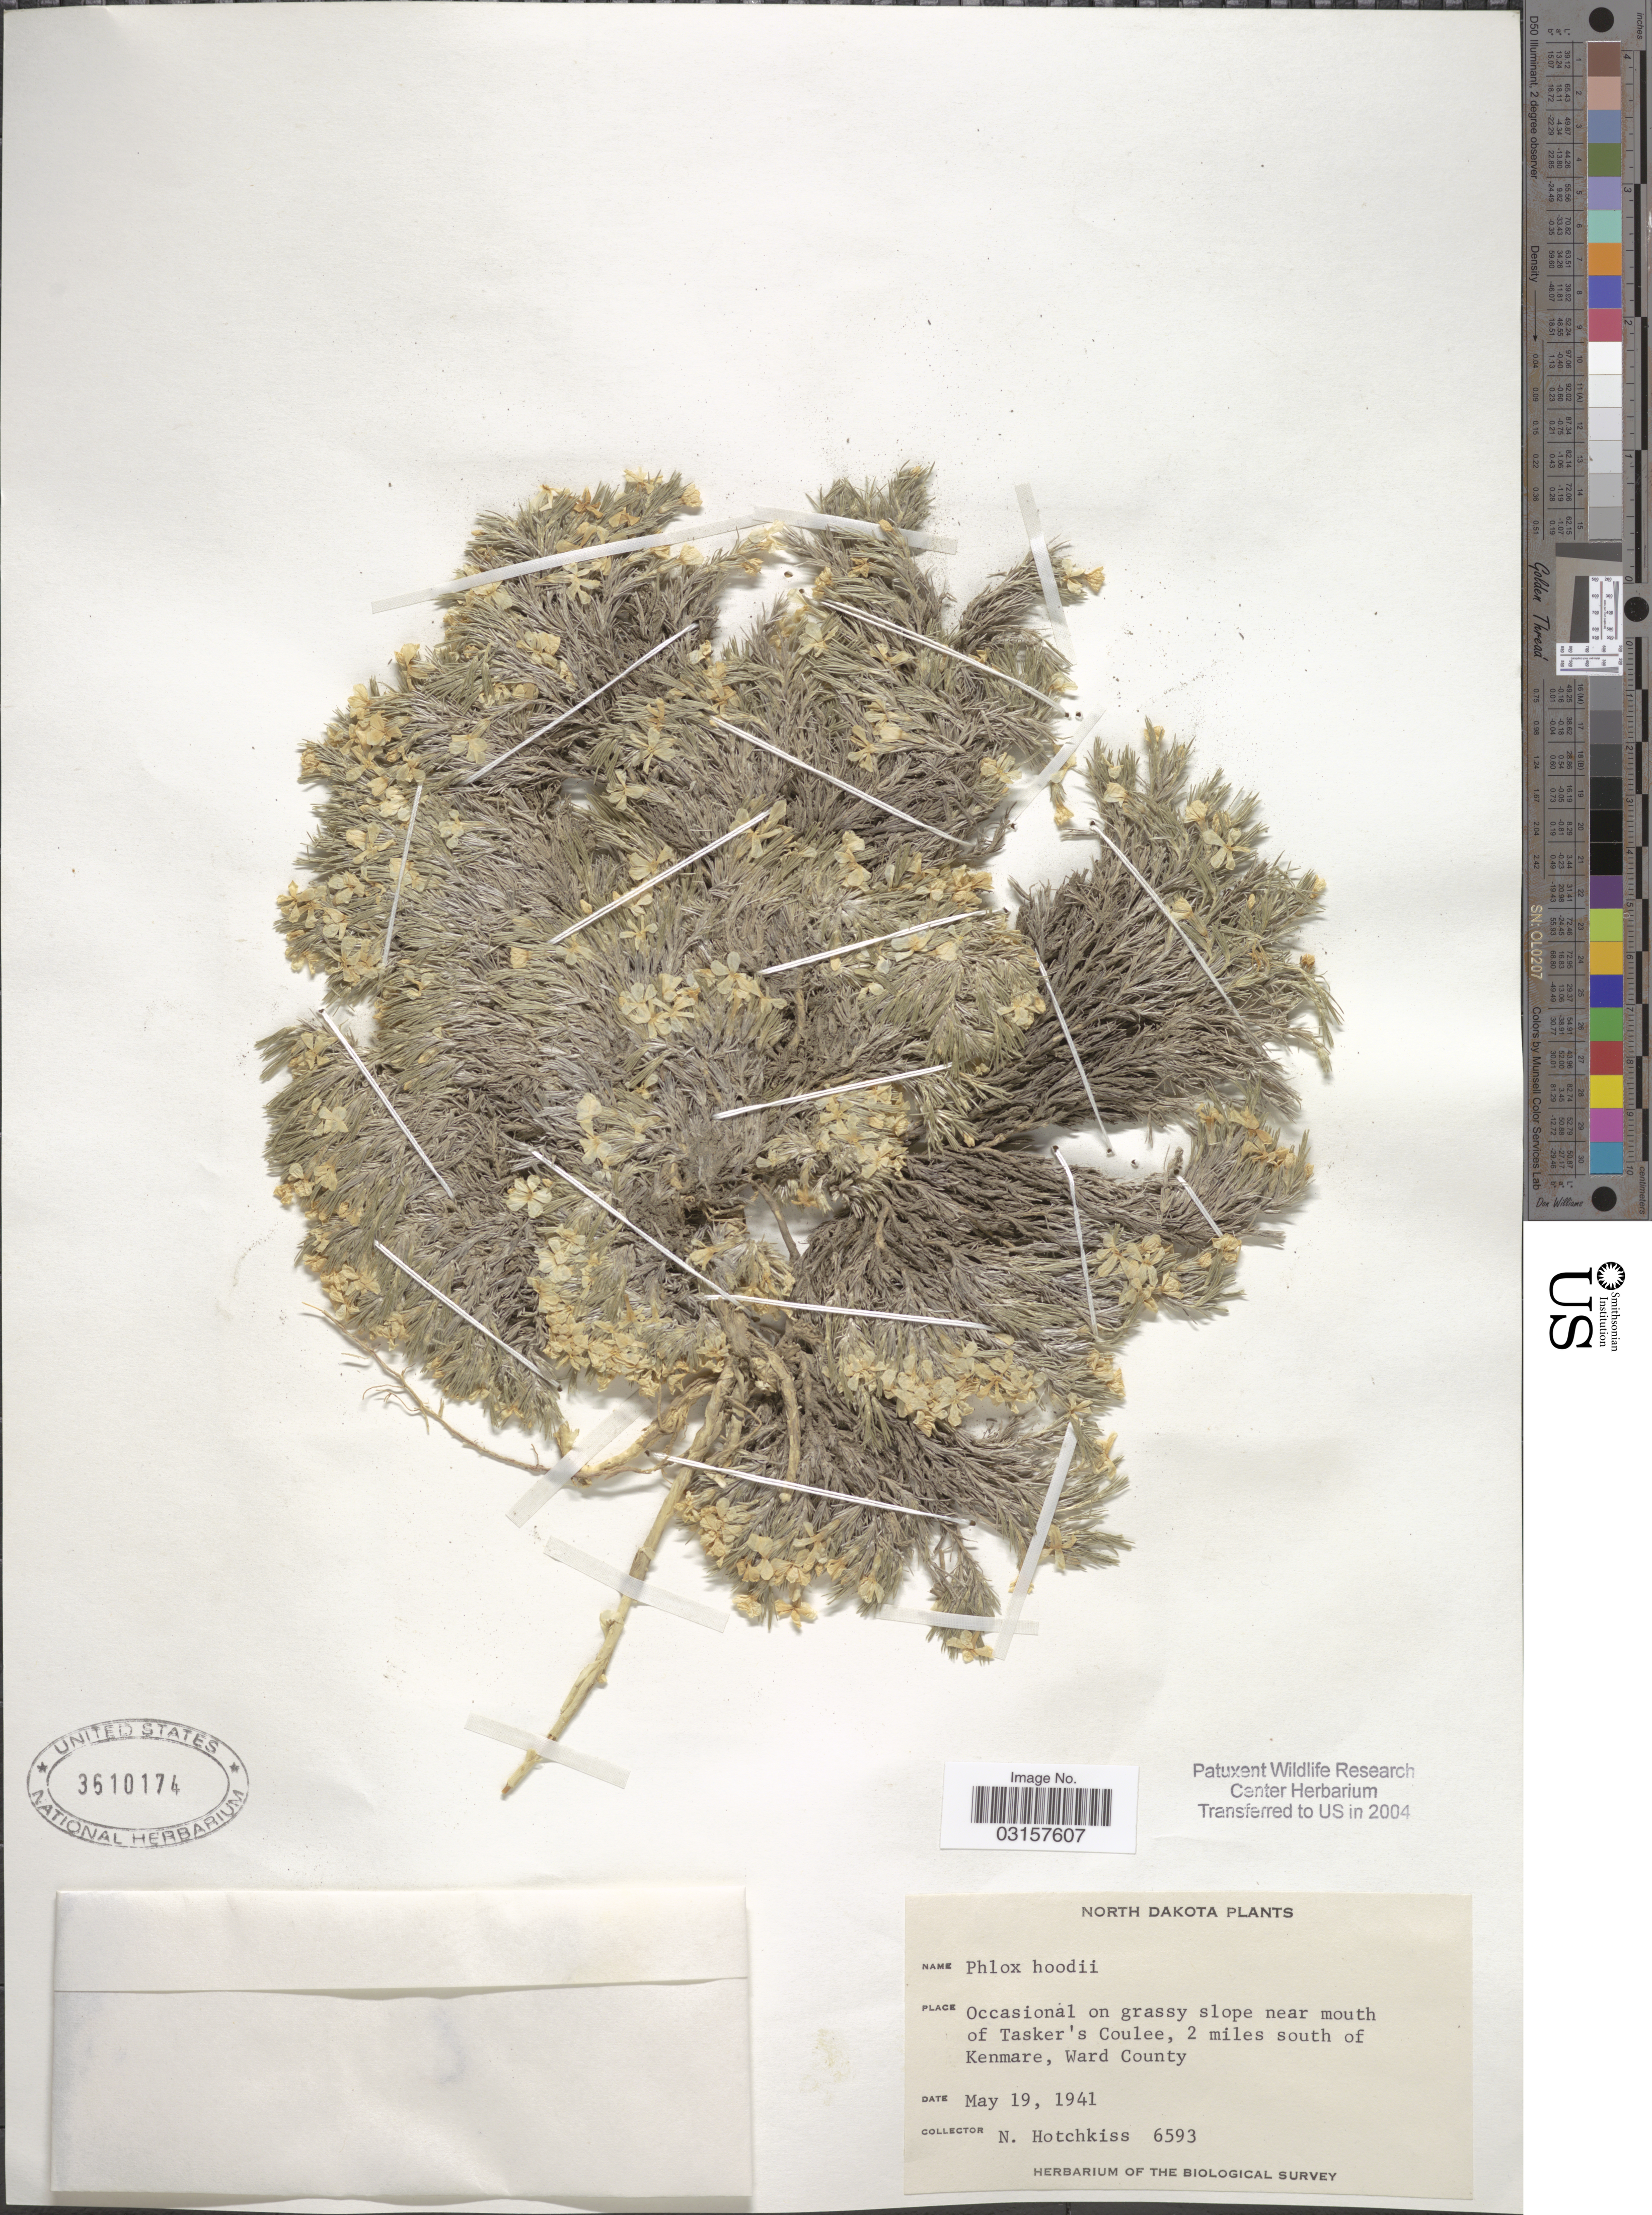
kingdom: Plantae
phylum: Tracheophyta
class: Magnoliopsida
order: Ericales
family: Polemoniaceae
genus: Phlox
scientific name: Phlox hoodii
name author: Richardson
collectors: N. Hotchkiss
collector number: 6593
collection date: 1941-05-19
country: United States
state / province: North Dakota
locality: Occasional on grassy slope near mouth of Tasker's Coulee, 2 miles south of Kenmare, Ward County.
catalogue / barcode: US 3610174